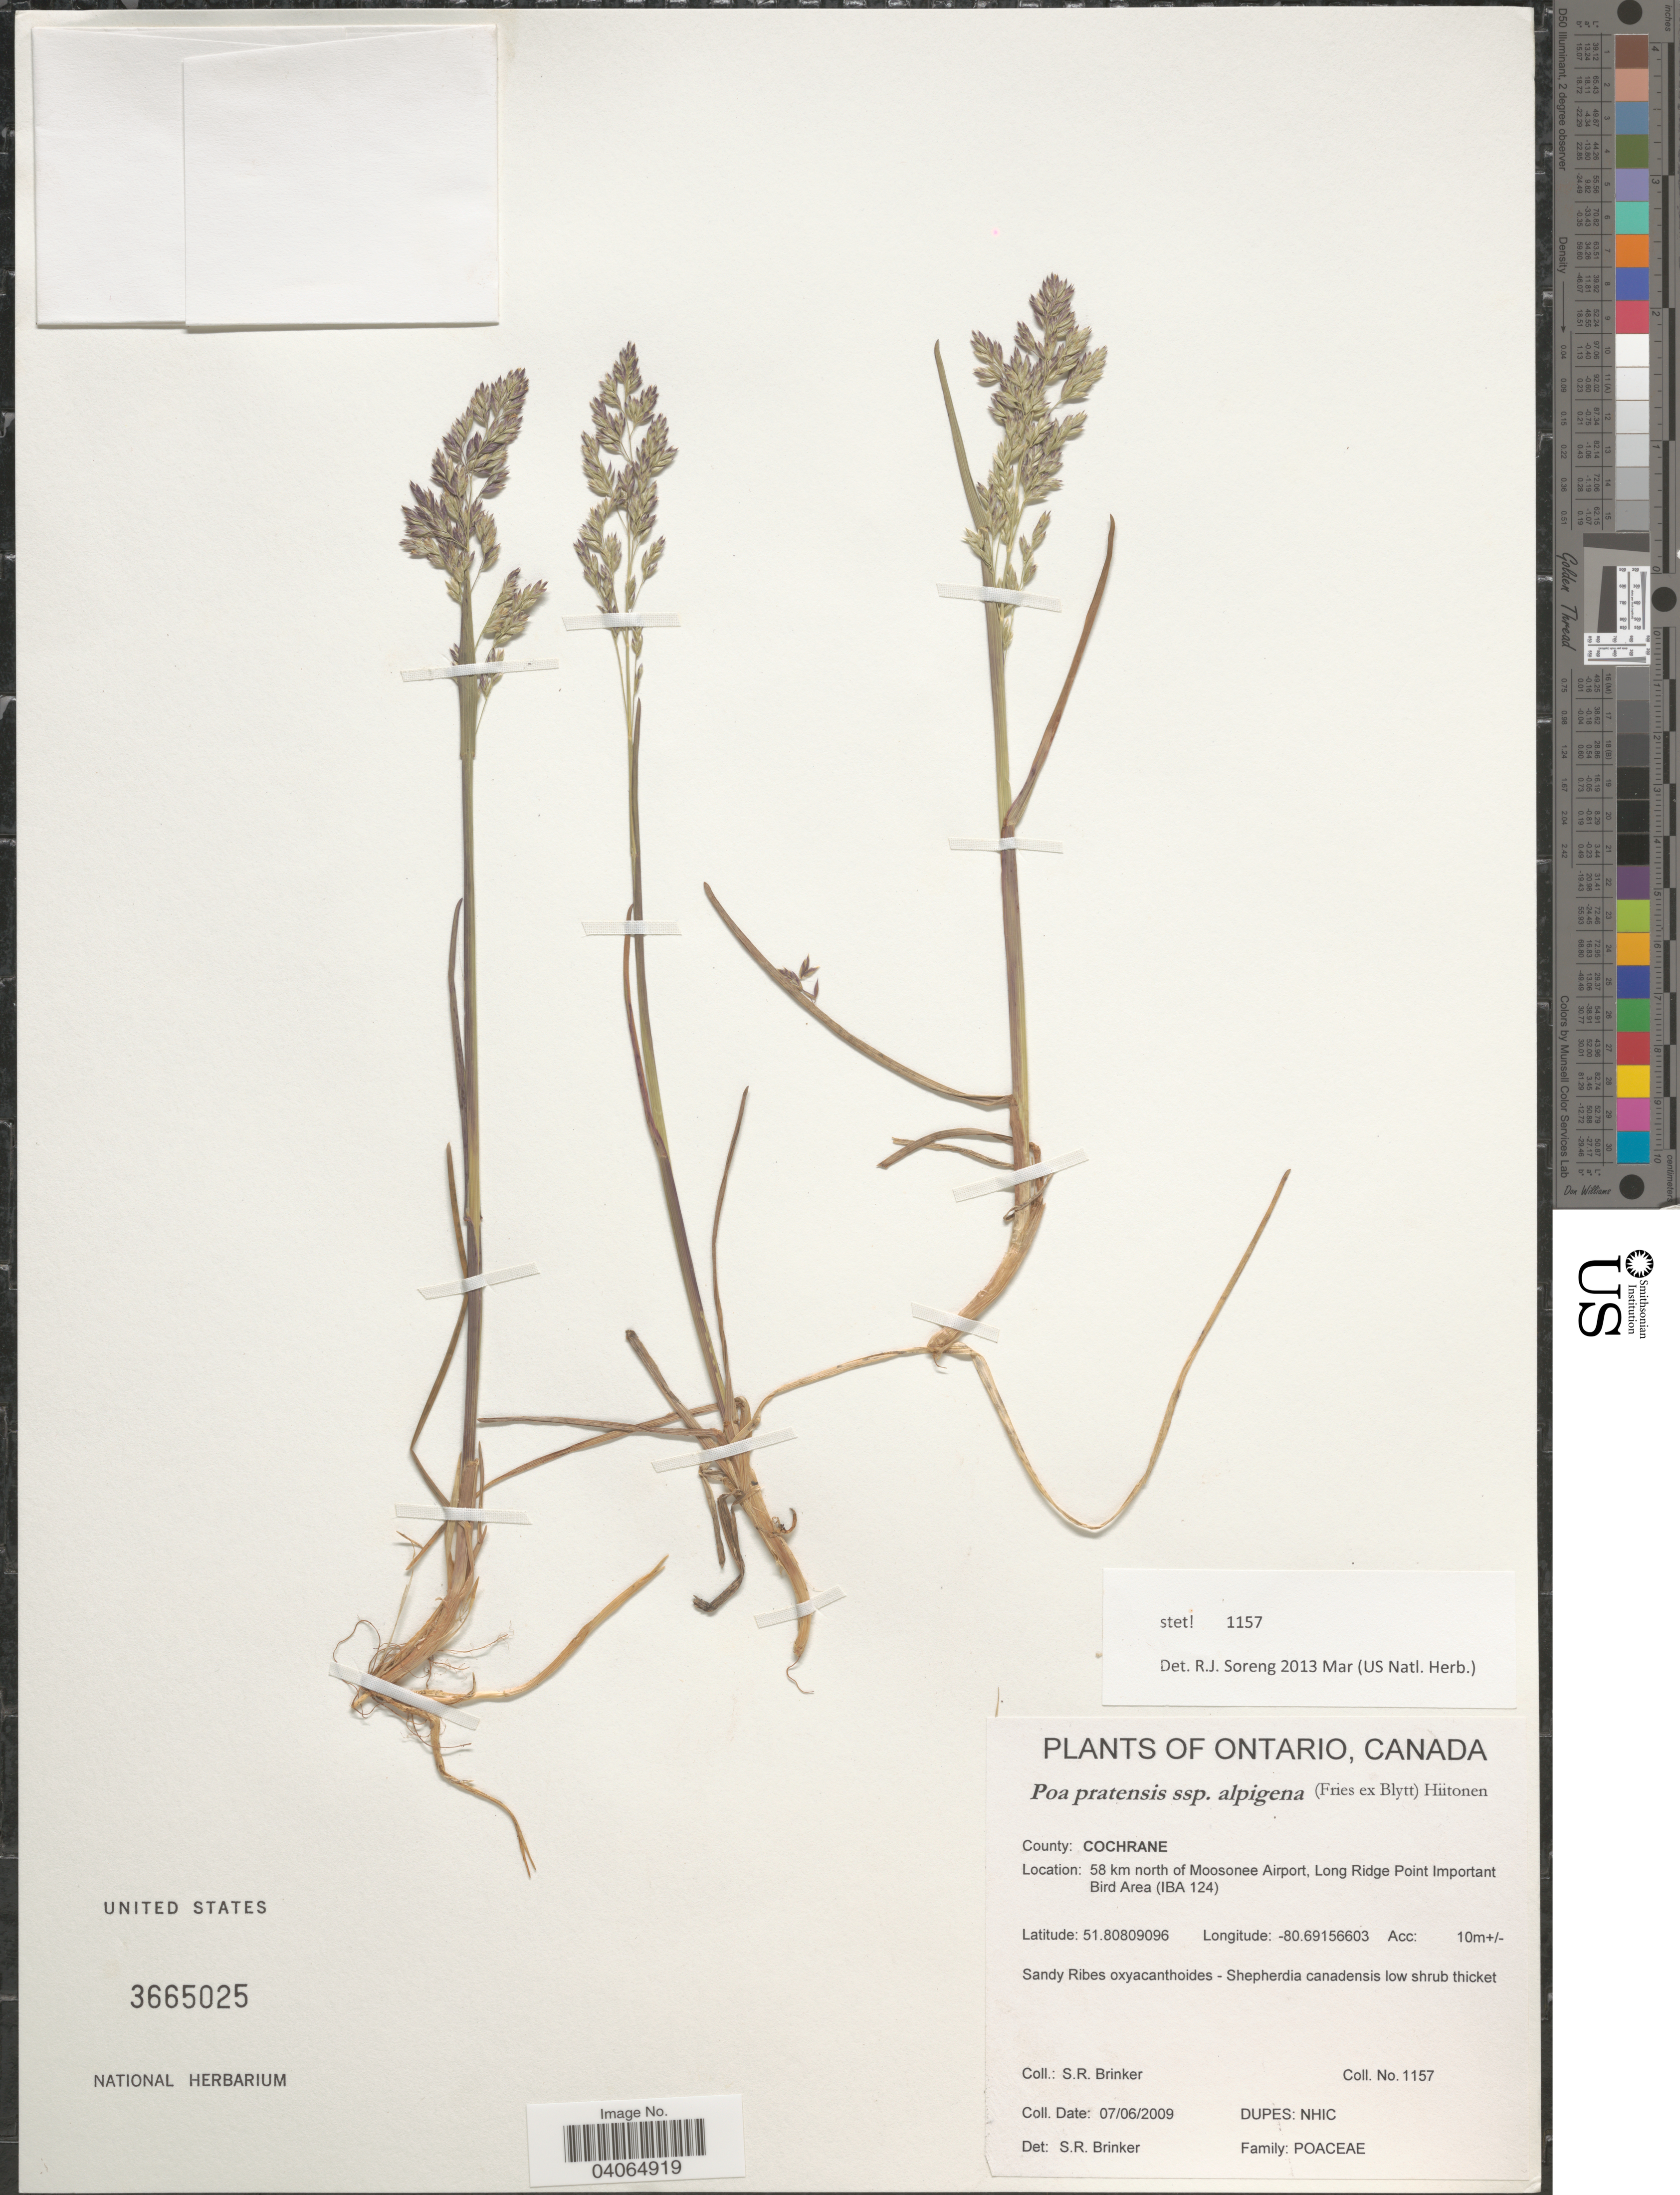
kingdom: Plantae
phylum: Tracheophyta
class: Liliopsida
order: Poales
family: Poaceae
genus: Poa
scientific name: Poa pratensis subsp. alpigena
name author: (Lindm.) Hiitonen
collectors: S. Brinker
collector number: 1157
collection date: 2009-06-07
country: Canada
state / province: Ontario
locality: County: Cochrane. 58 km north of Moosonee Airport, Long Ridge Point Important Bird Area (IBA 124).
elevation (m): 10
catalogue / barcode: US 3665025